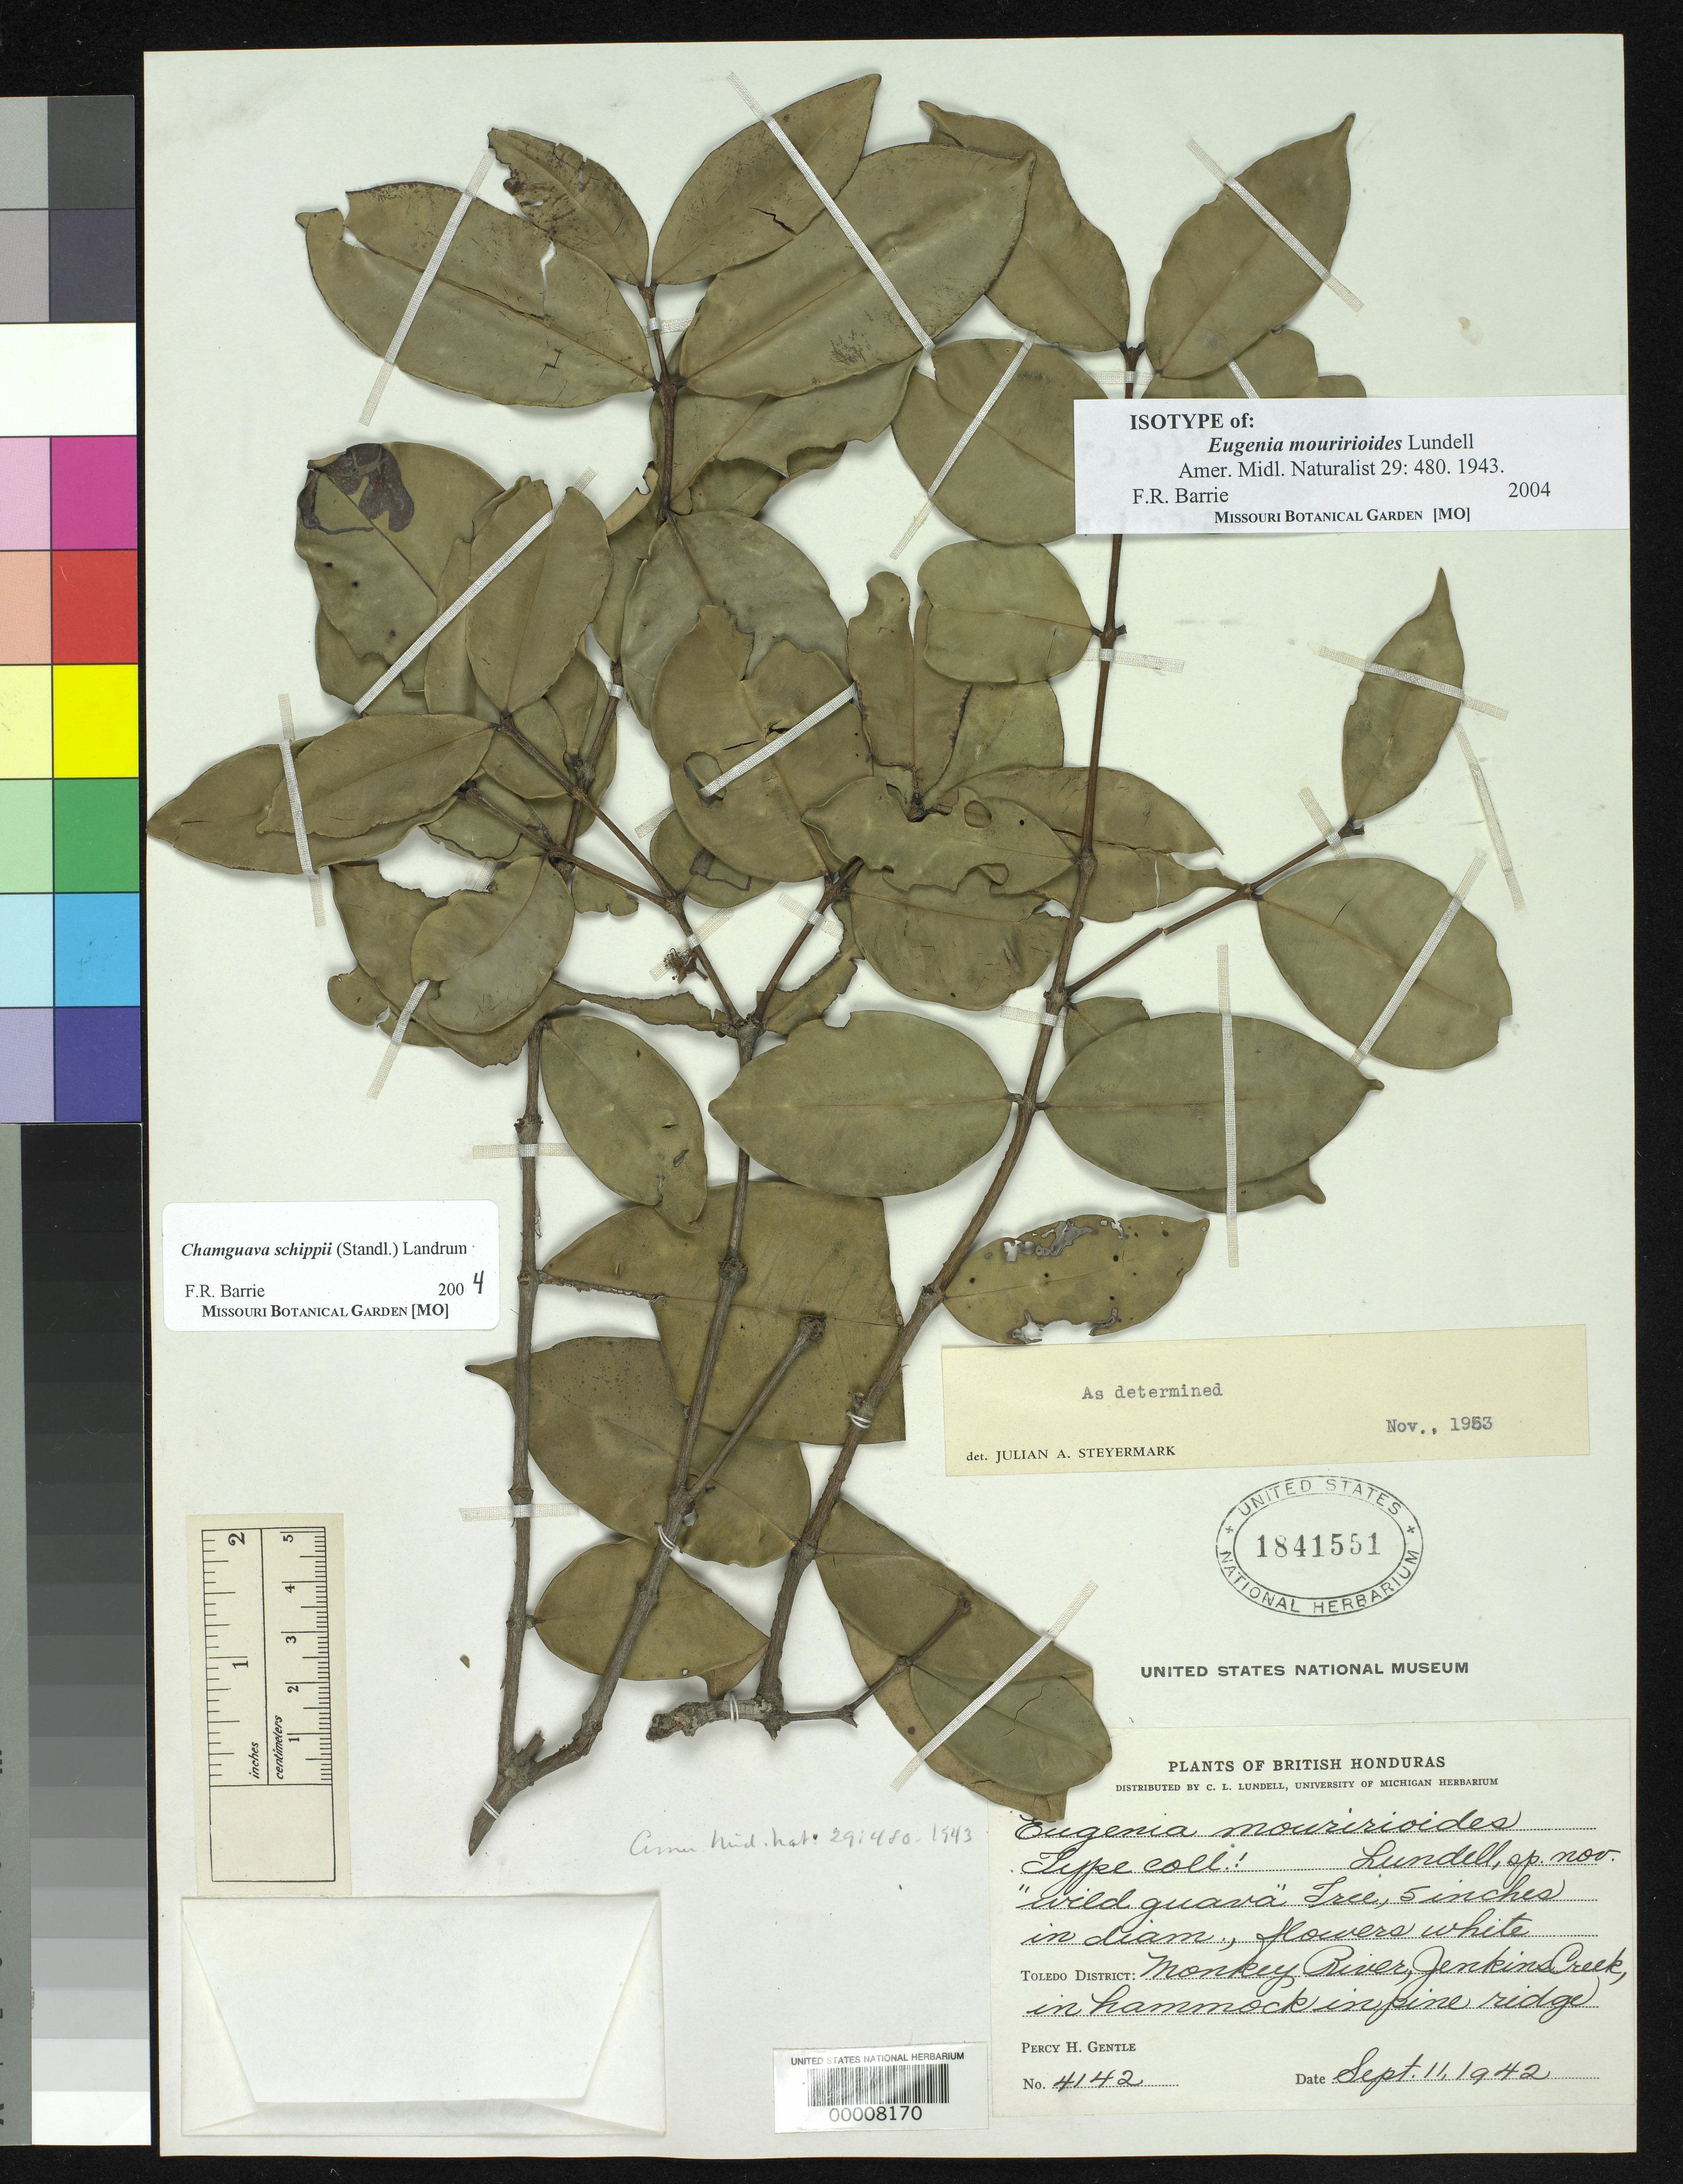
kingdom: Plantae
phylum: Tracheophyta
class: Magnoliopsida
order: Myrtales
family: Myrtaceae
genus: Eugenia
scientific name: Eugenia mouririoides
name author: Lundell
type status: Isotype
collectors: P. H. Gentle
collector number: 4142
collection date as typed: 11 Sep 1942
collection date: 1942-09-11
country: Belize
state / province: Toledo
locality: Monkey River, Jenkins Creek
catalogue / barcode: US 1841551